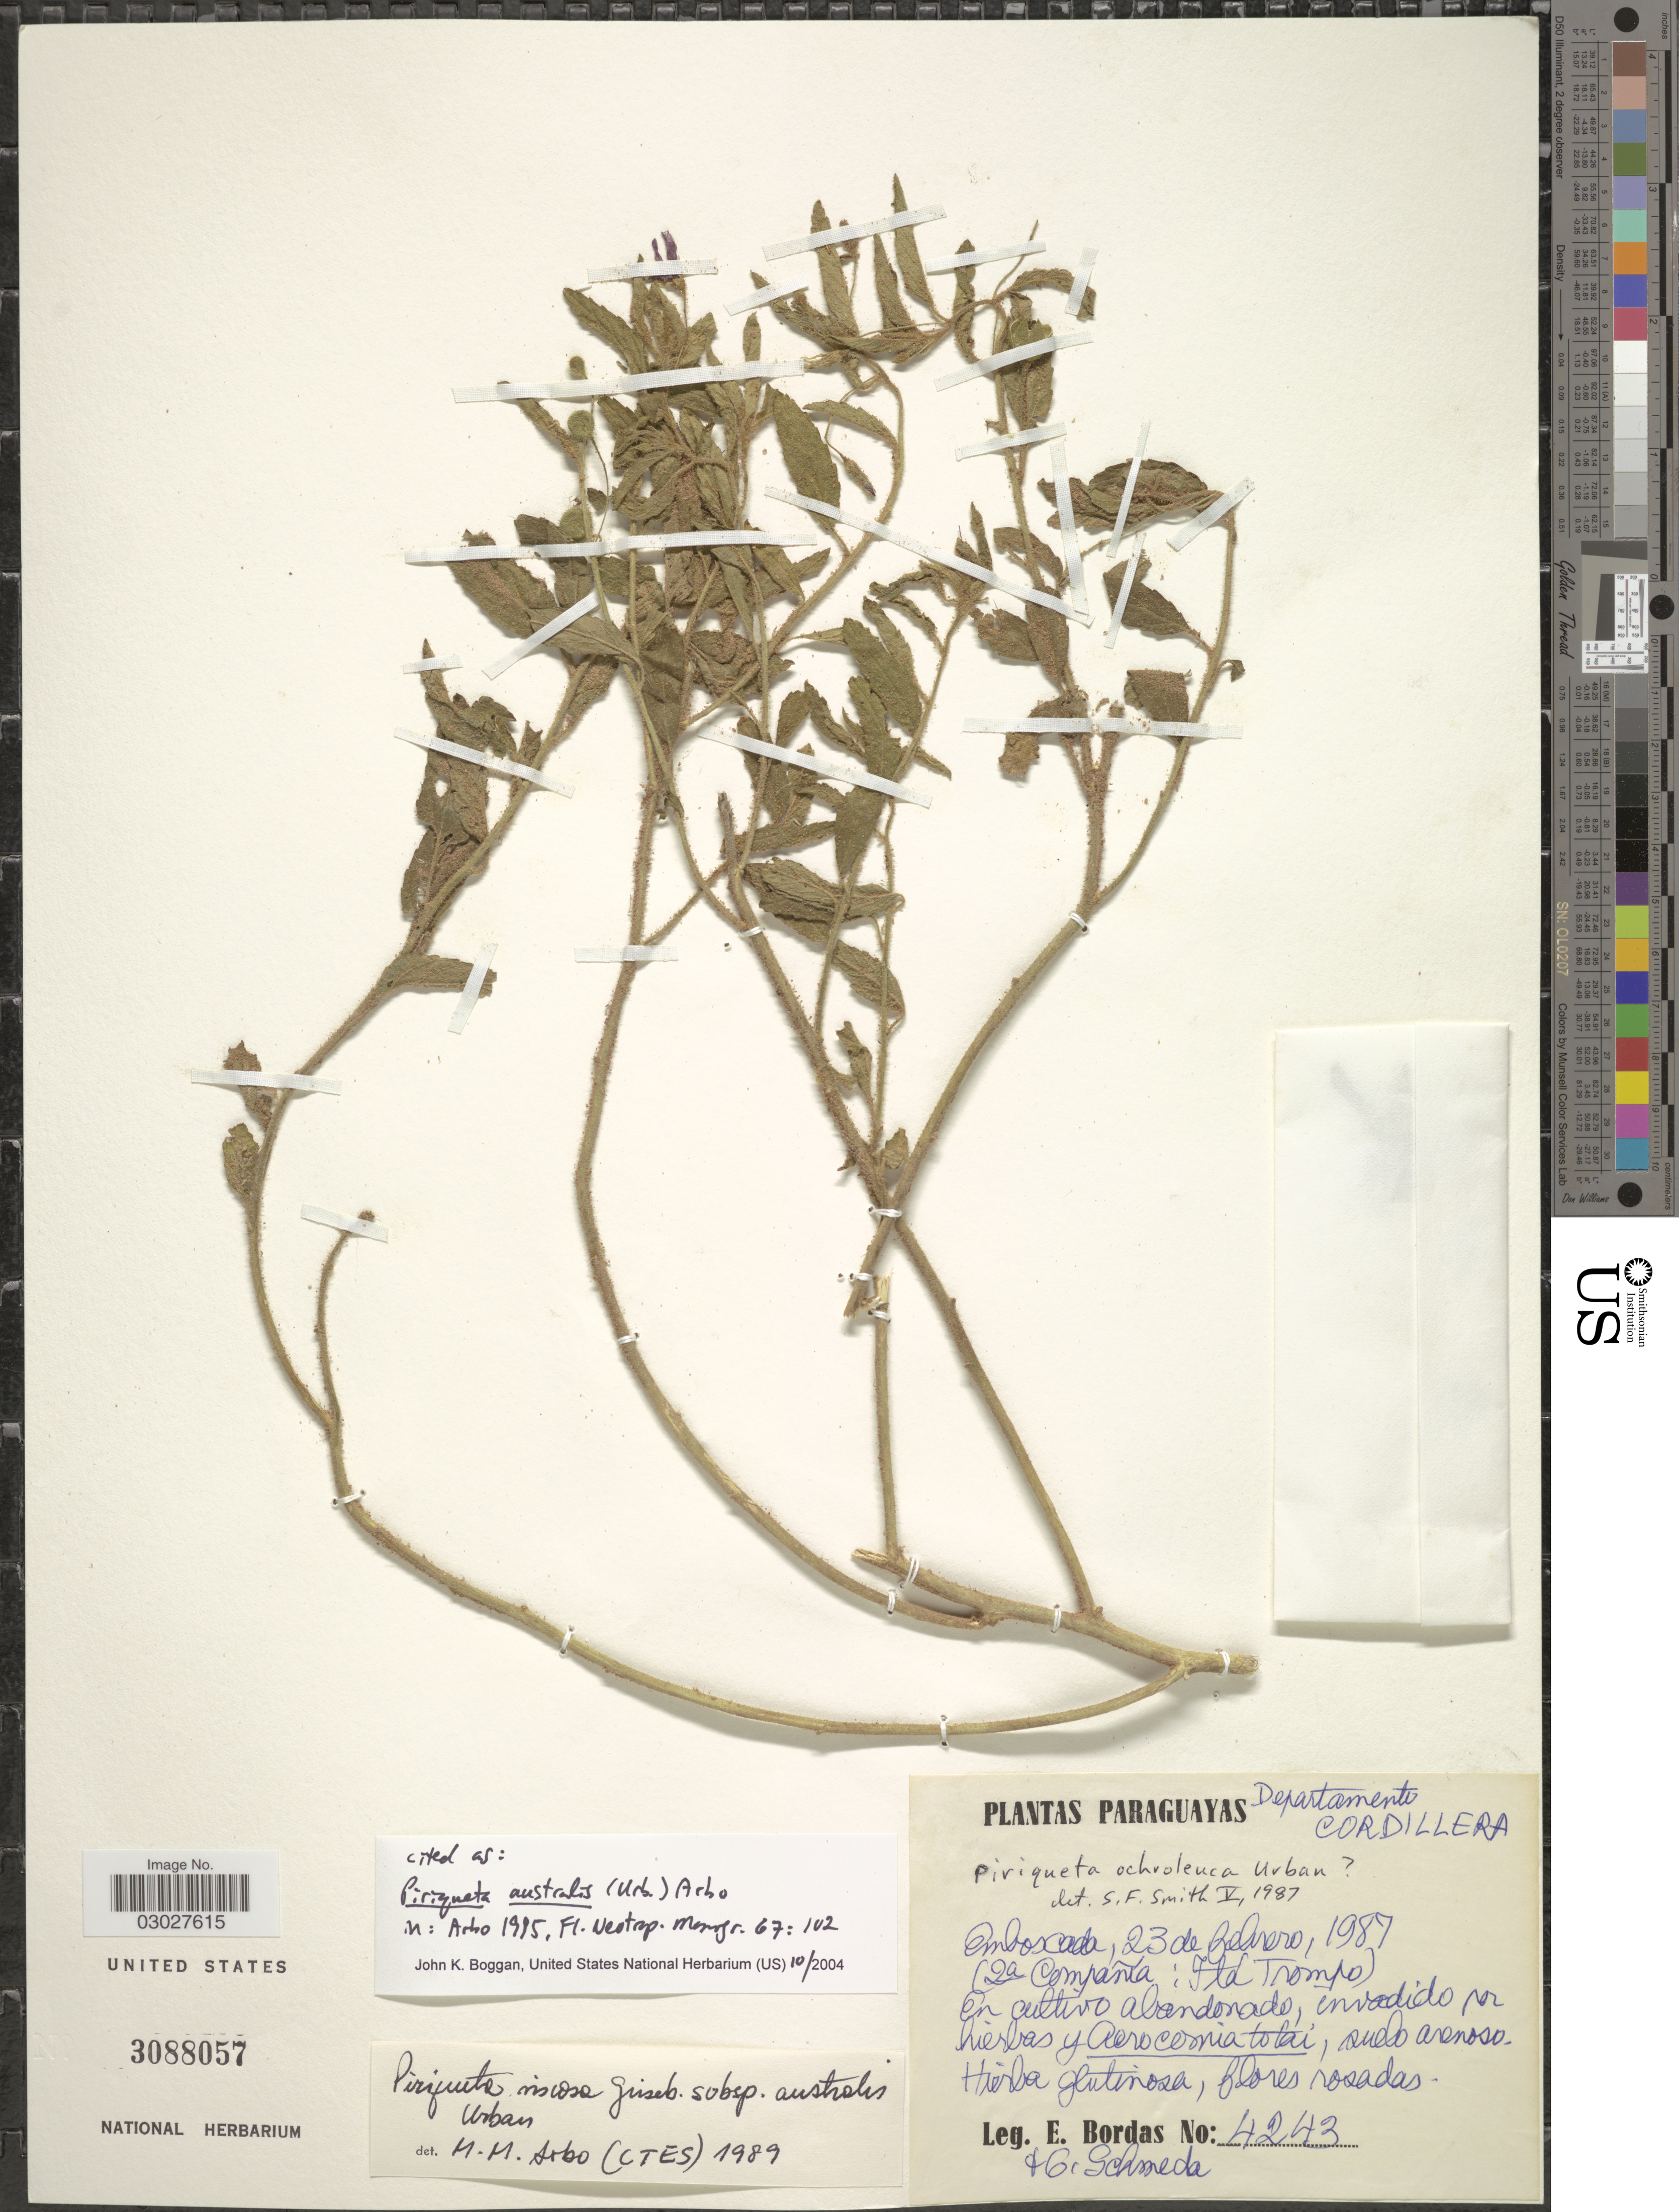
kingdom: Plantae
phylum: Tracheophyta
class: Magnoliopsida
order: Malpighiales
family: Turneraceae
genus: Piriqueta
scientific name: Piriqueta morongii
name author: Rolfe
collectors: E. Bordas & G. Schmeda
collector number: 4243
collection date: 1987-02-23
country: Paraguay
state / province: Cordillera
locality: Departamento Cordillera. Emboscada (La Compañia: Itd Trompo).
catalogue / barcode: US 3088057